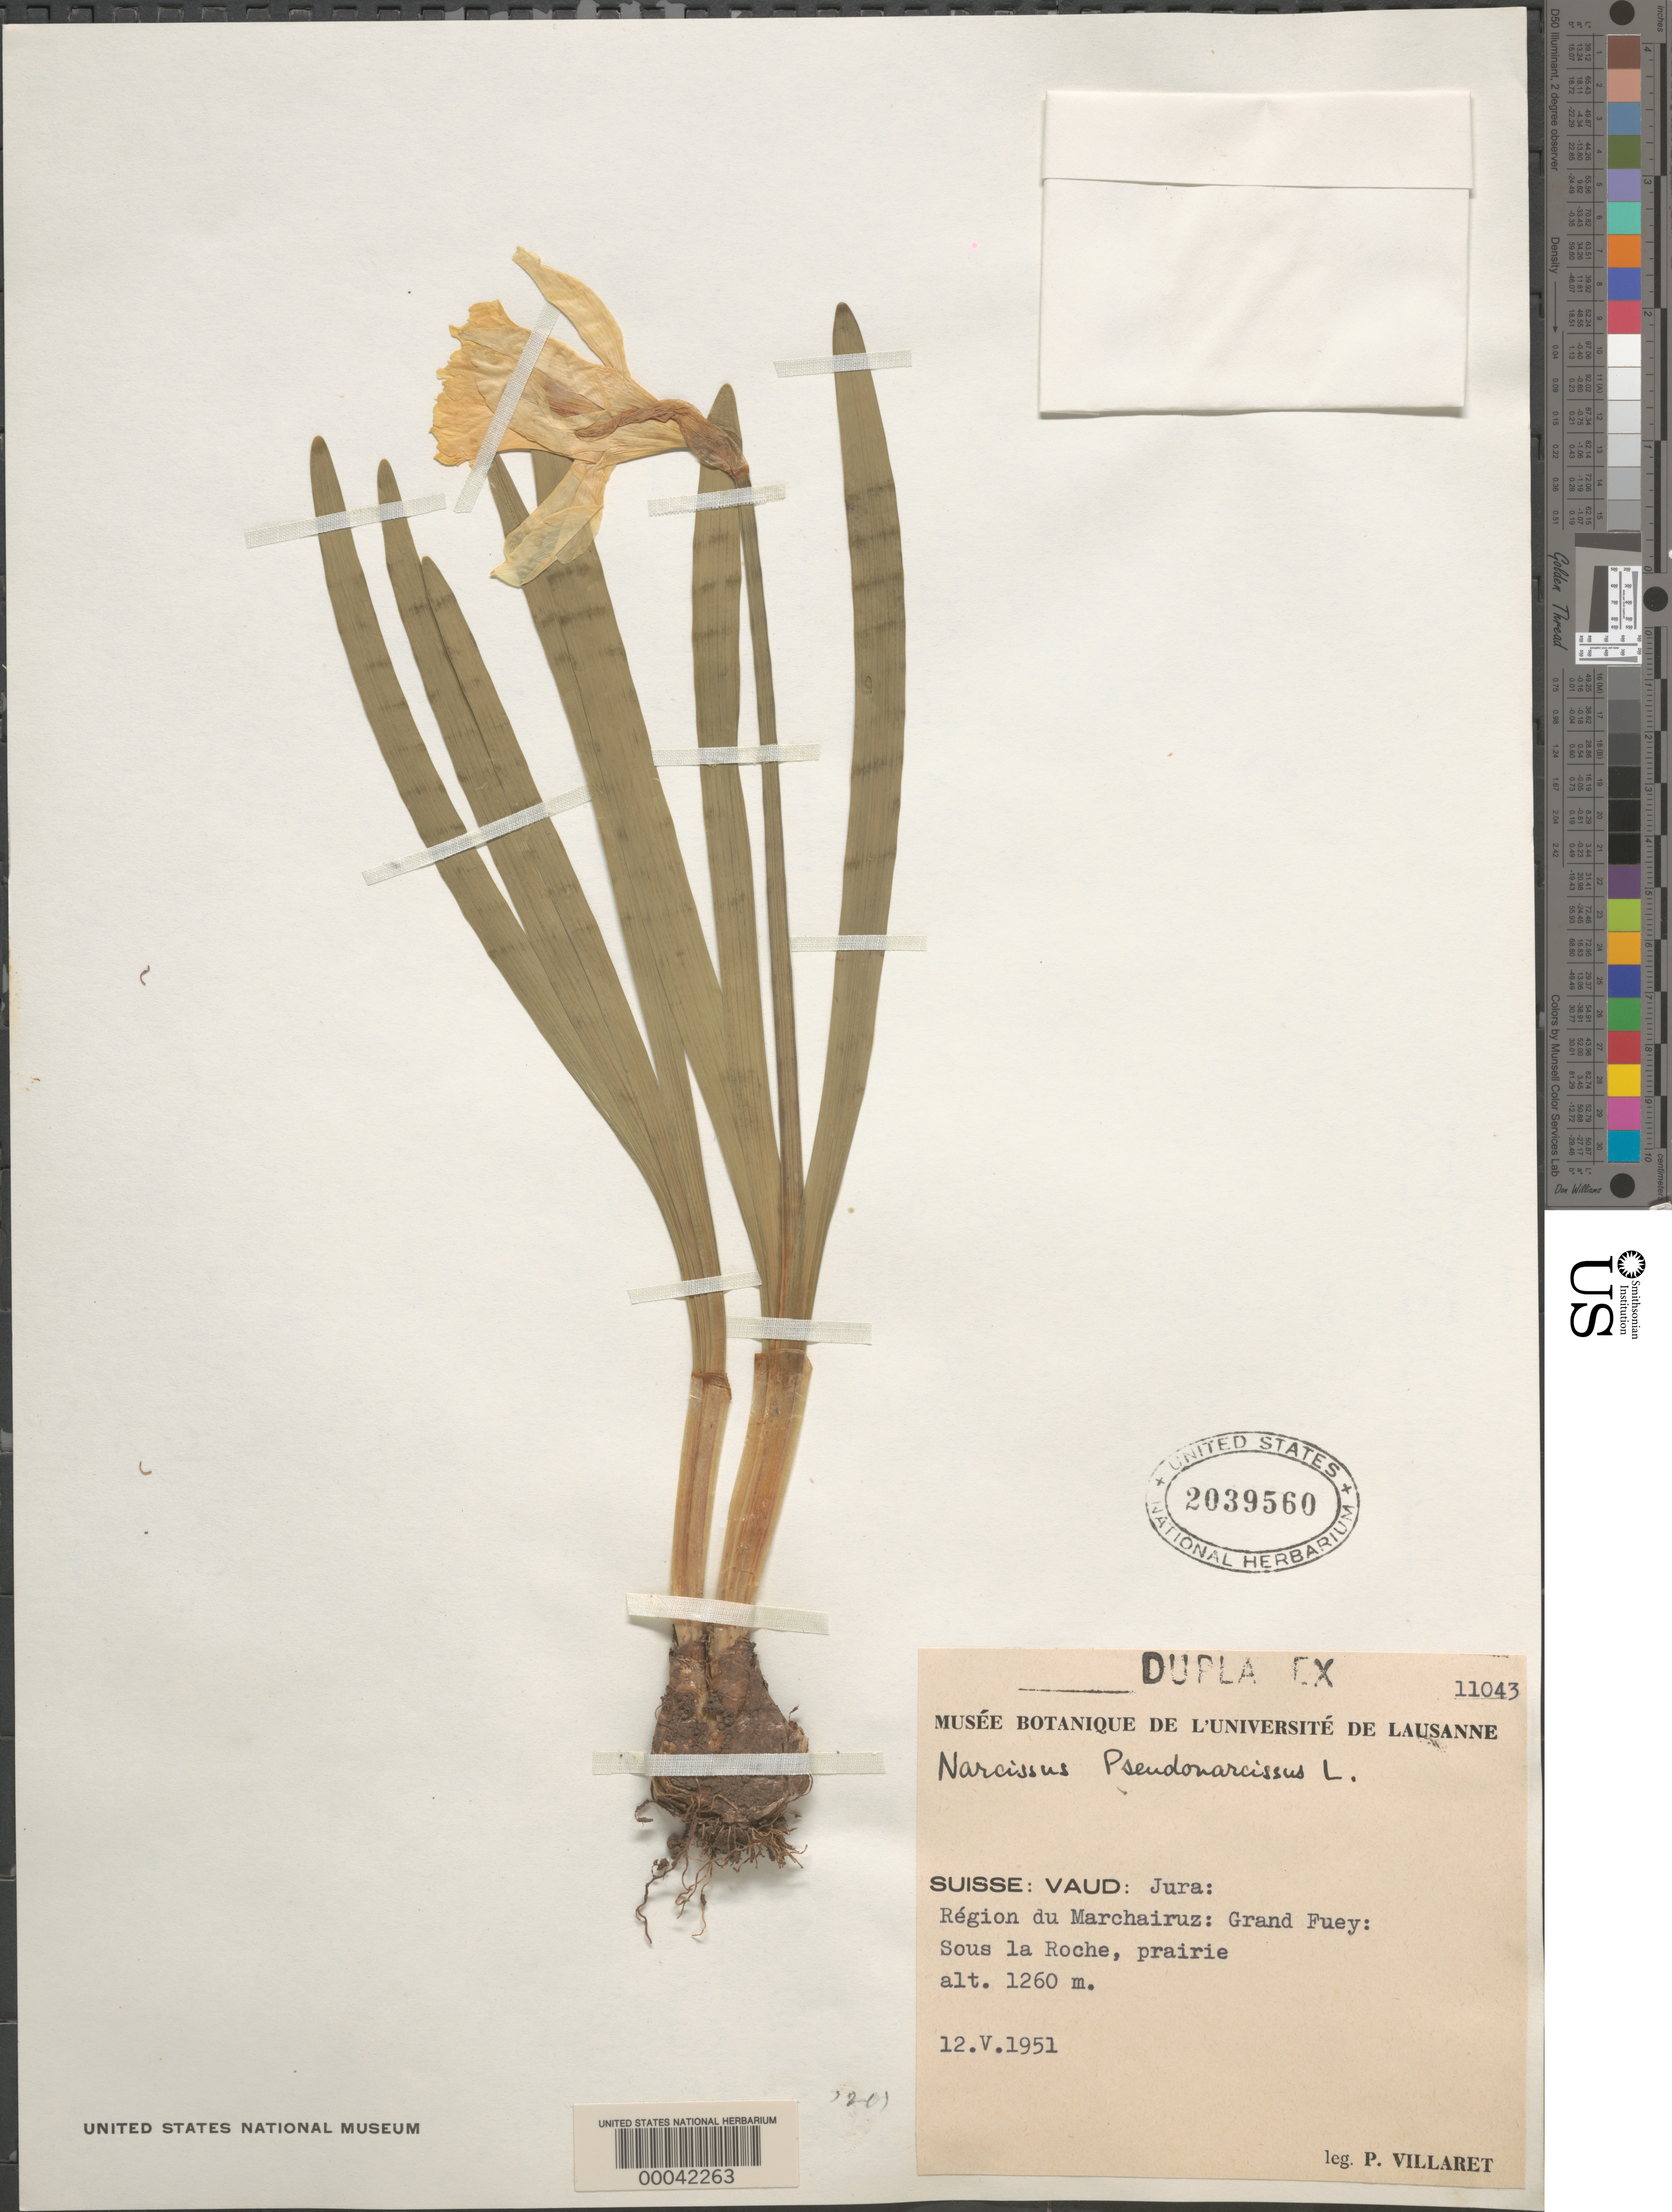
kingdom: Plantae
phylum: Tracheophyta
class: Liliopsida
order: Asparagales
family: Amaryllidaceae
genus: Narcissus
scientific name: Narcissus pseudonarcissus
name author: L.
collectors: P. Villaret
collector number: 11043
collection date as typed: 12 May 1951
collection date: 1951-05-12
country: Switzerland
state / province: Vaud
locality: Jura: region du marchairuz: grand fuey: sous la roche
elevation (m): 1260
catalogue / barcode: US 2039560